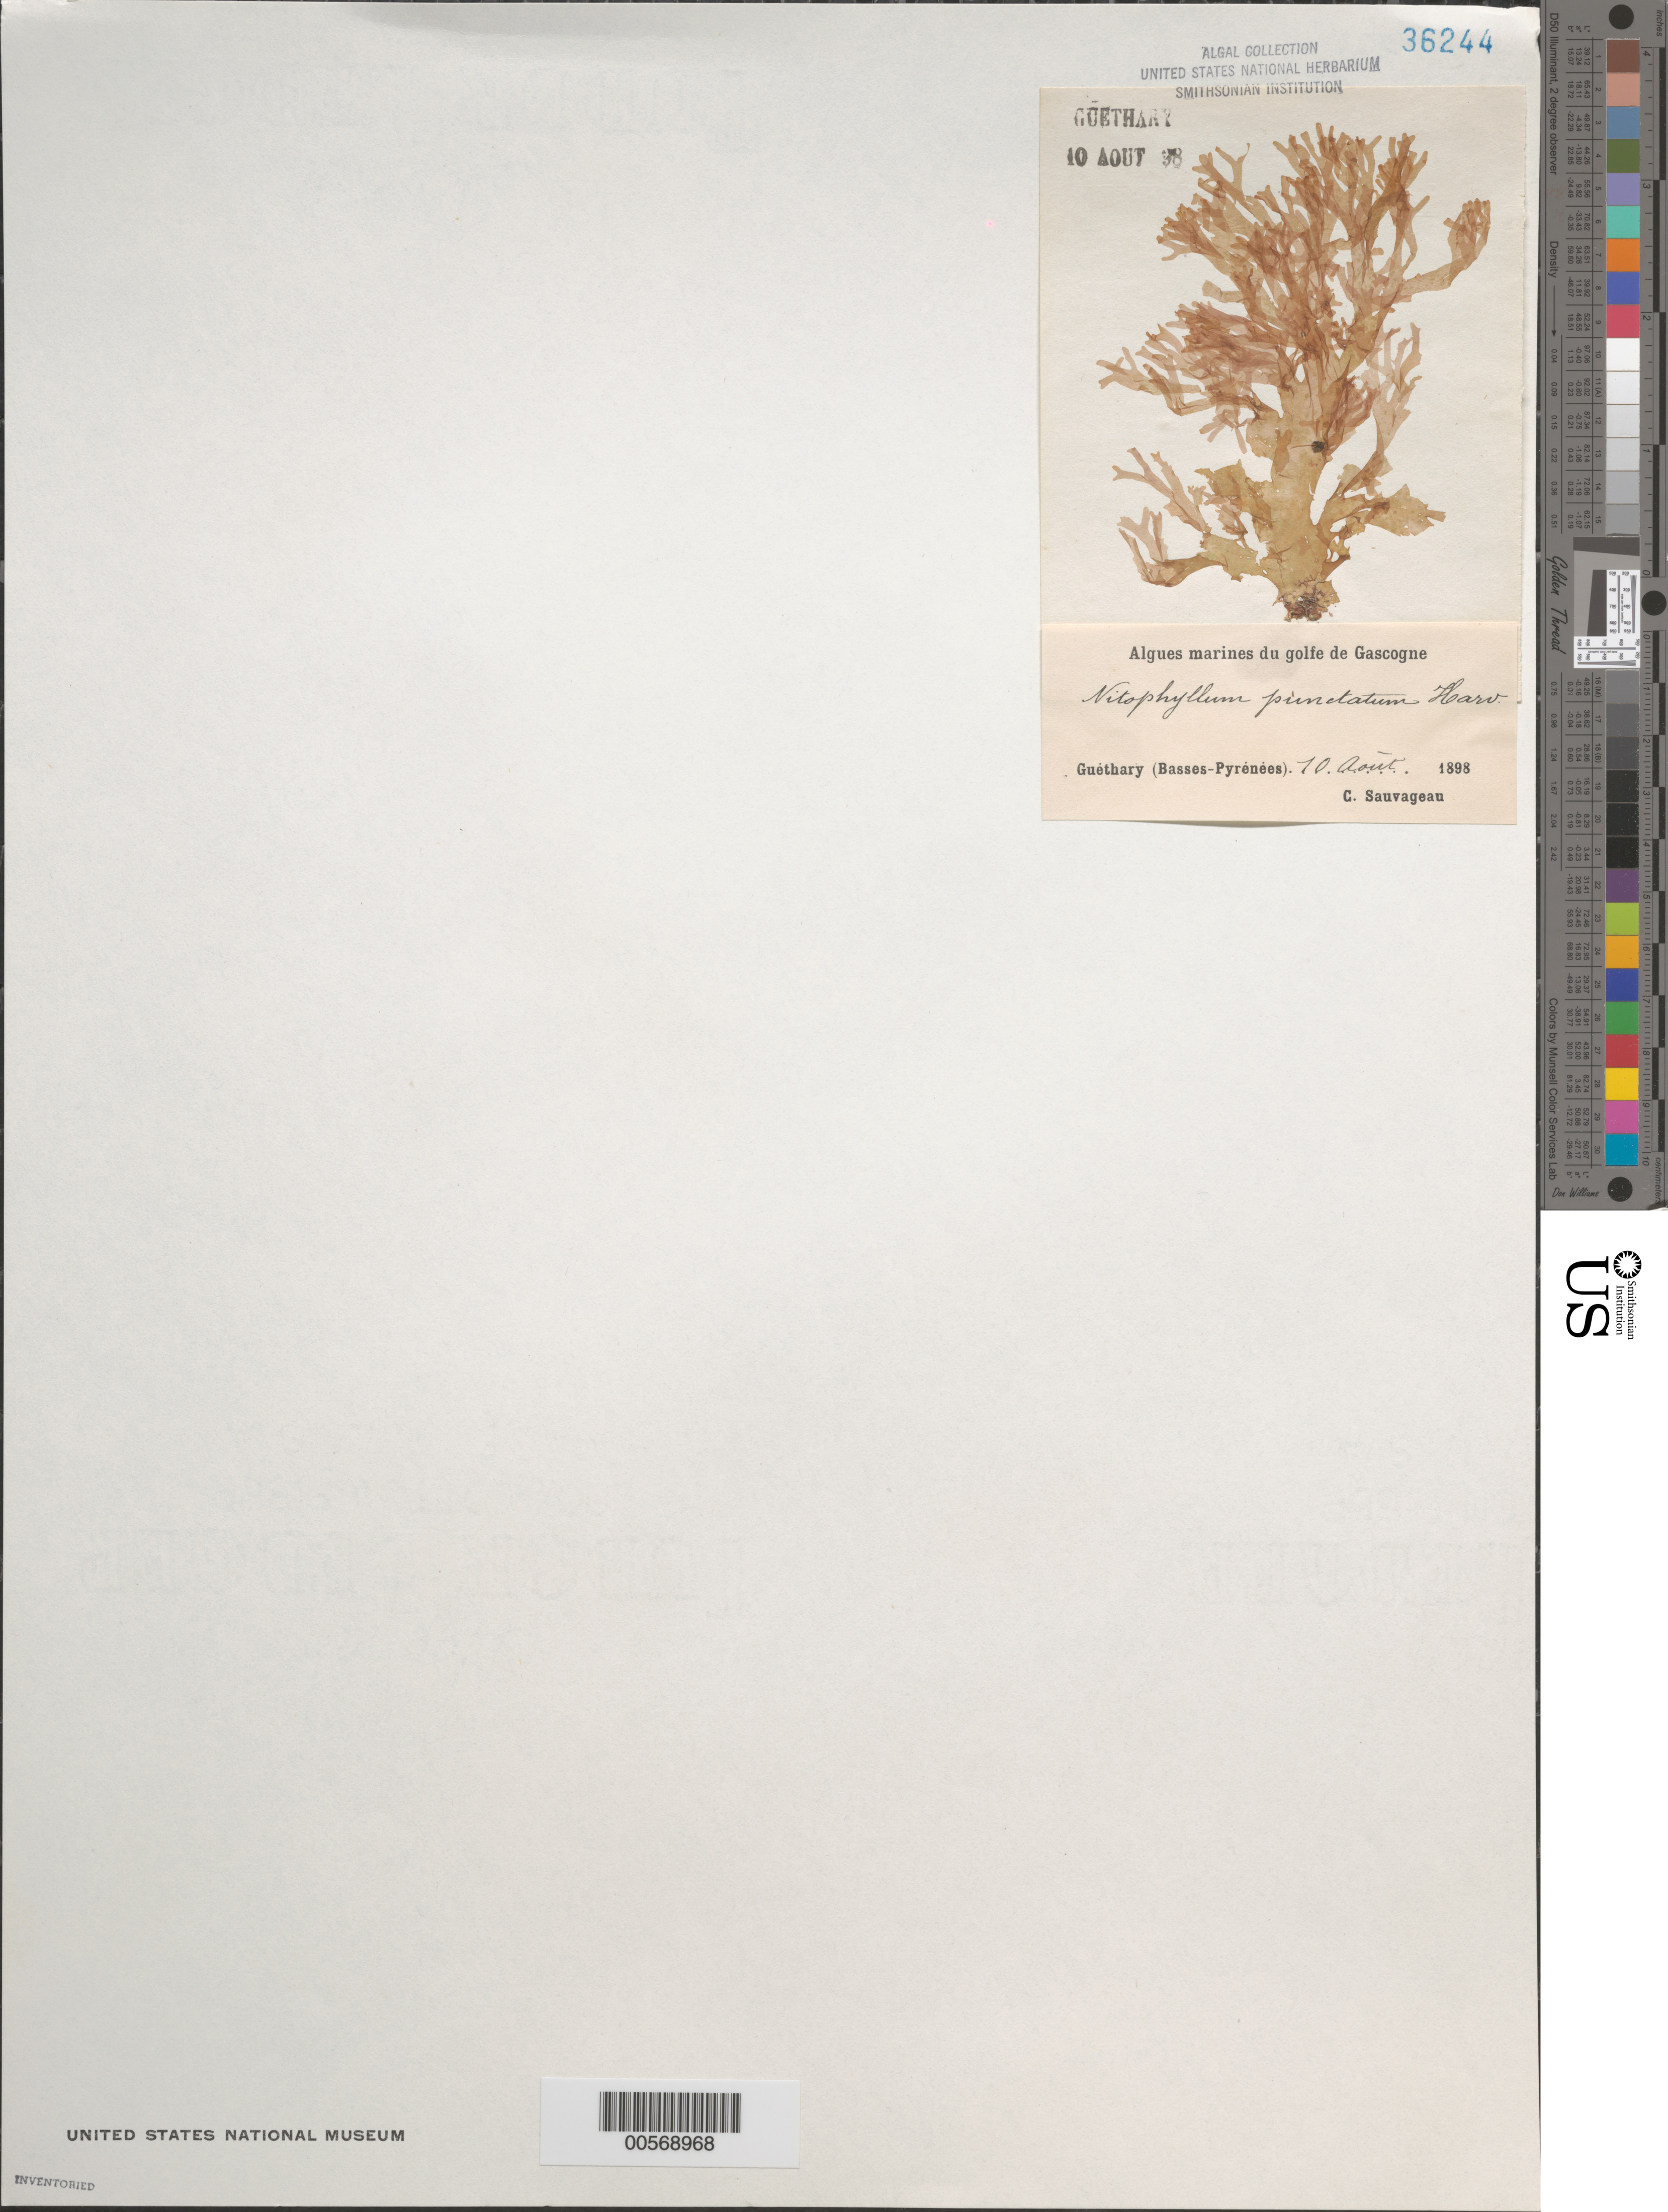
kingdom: Plantae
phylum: Rhodophyta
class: Florideophyceae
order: Ceramiales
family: Delesseriaceae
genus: Nitophyllum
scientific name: Nitophyllum punctatum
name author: (Stackh.) Grev.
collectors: C. F. Sauvageau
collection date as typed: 10 Aug 1898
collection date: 1898-08-10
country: France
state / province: Nouvelle-Aquitaine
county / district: Pyrénées-Atlantiques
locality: Guethary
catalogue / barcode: US 36244